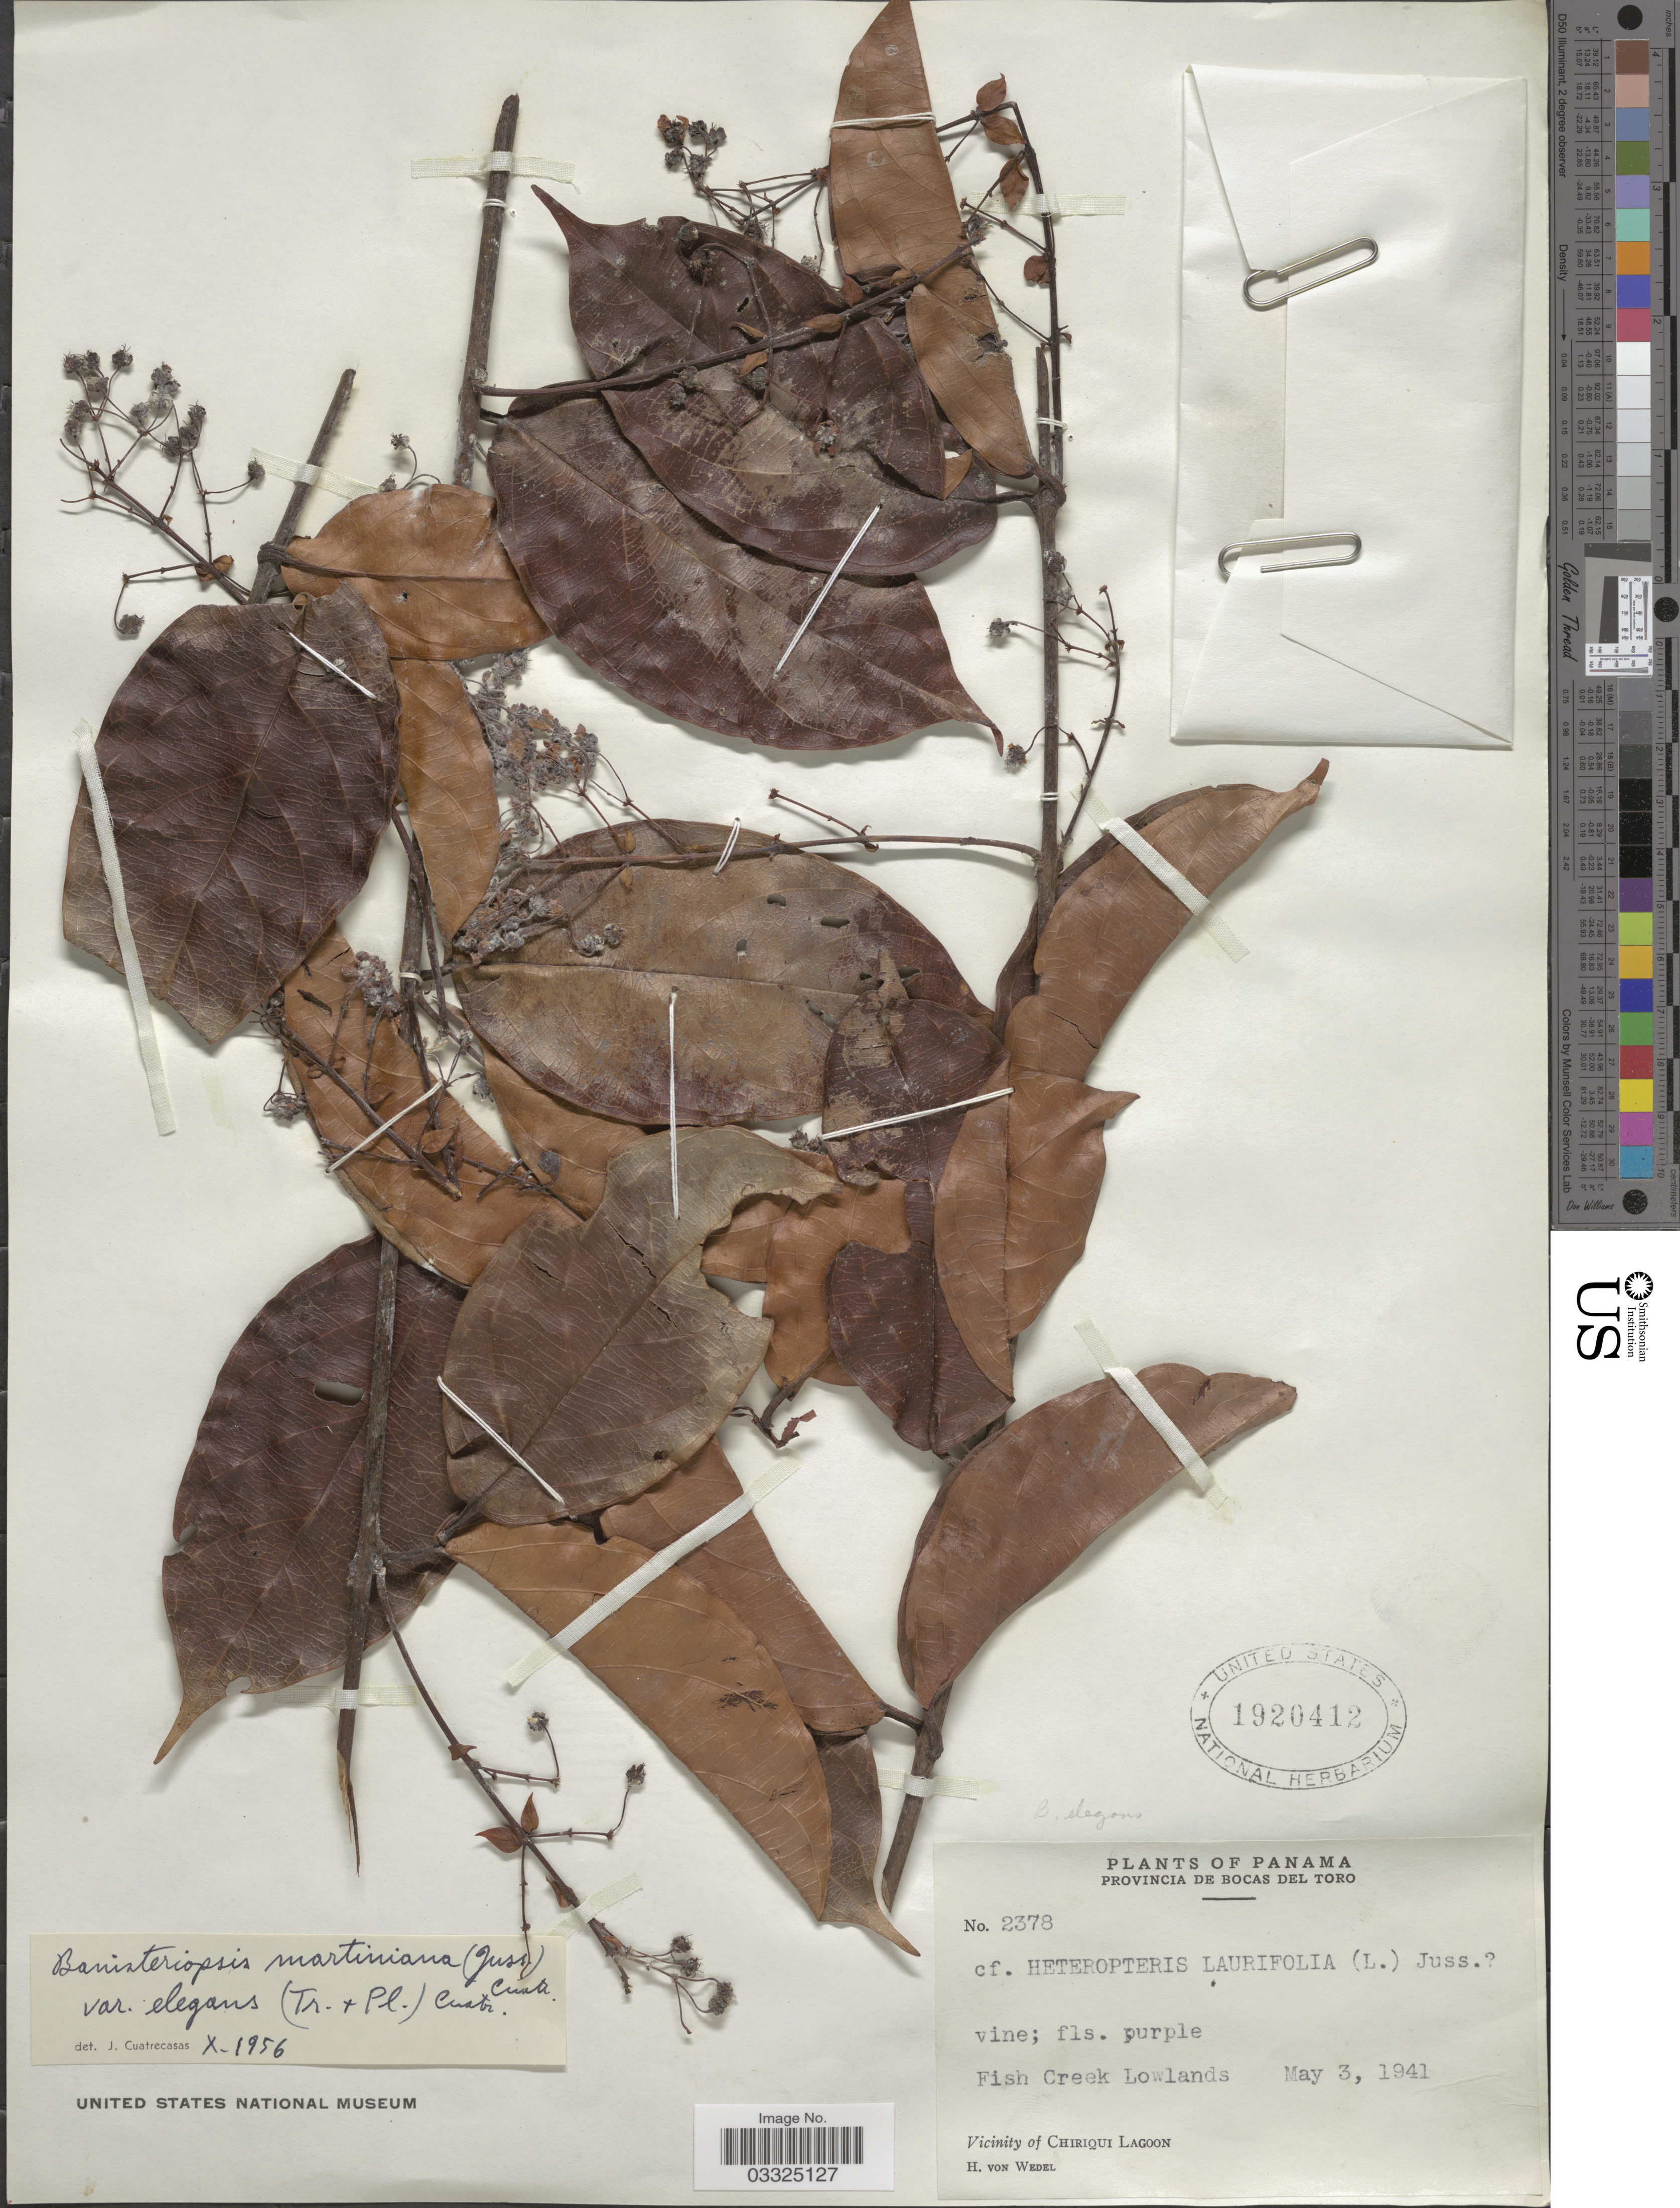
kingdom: Plantae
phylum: Tracheophyta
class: Magnoliopsida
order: Malpighiales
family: Malpighiaceae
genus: Banisteriopsis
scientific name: Banisteriopsis elegans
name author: (Triana & Planch.) Sandwith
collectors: H. von Wedel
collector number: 2378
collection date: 1941-05-03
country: Panama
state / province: Bocas del Toro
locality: Fish Creek Lowlands. Vicinity of Chiriqui Lagoon.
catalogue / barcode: US 1920412